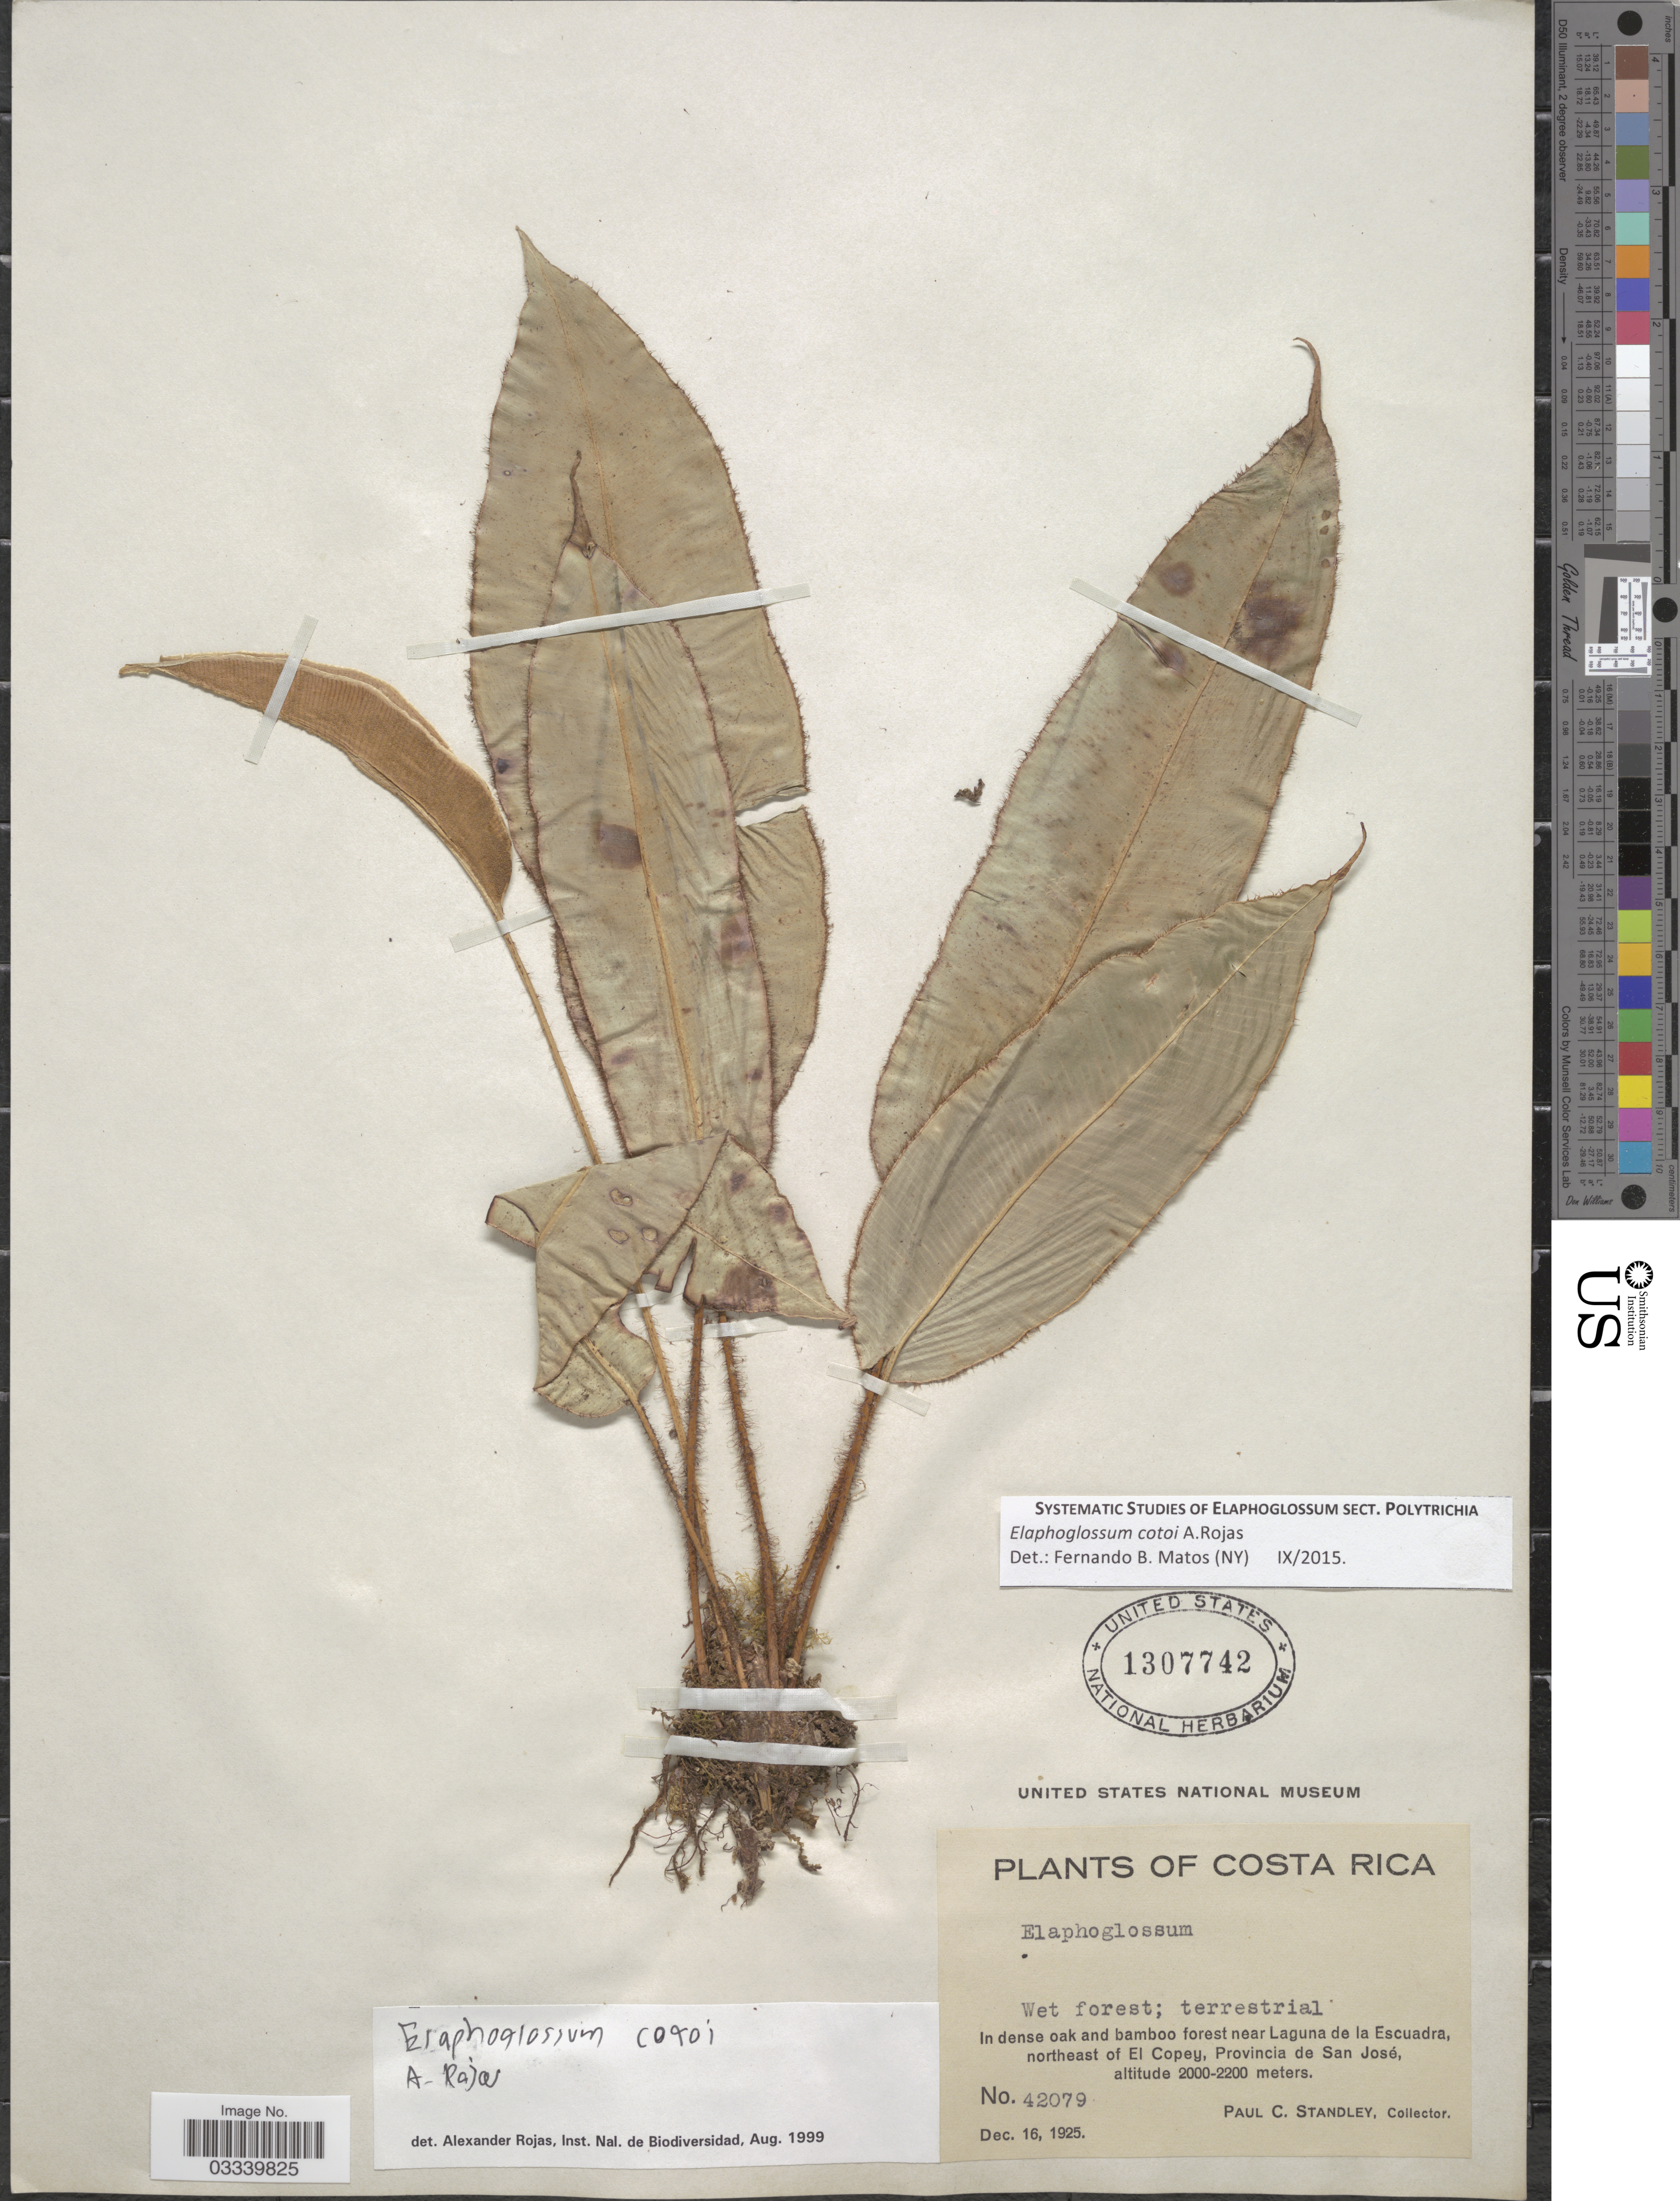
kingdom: Plantae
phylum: Tracheophyta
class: Polypodiopsida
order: Polypodiales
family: Dryopteridaceae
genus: Elaphoglossum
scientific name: Elaphoglossum cotoi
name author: A. Rojas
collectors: P. C. Standley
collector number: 42079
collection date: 1925-12-16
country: Costa Rica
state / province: San José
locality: In dense oak and bamboo forest near Laguna de la Escuadra, northeast of El Copey.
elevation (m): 2000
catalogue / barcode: US 1307742